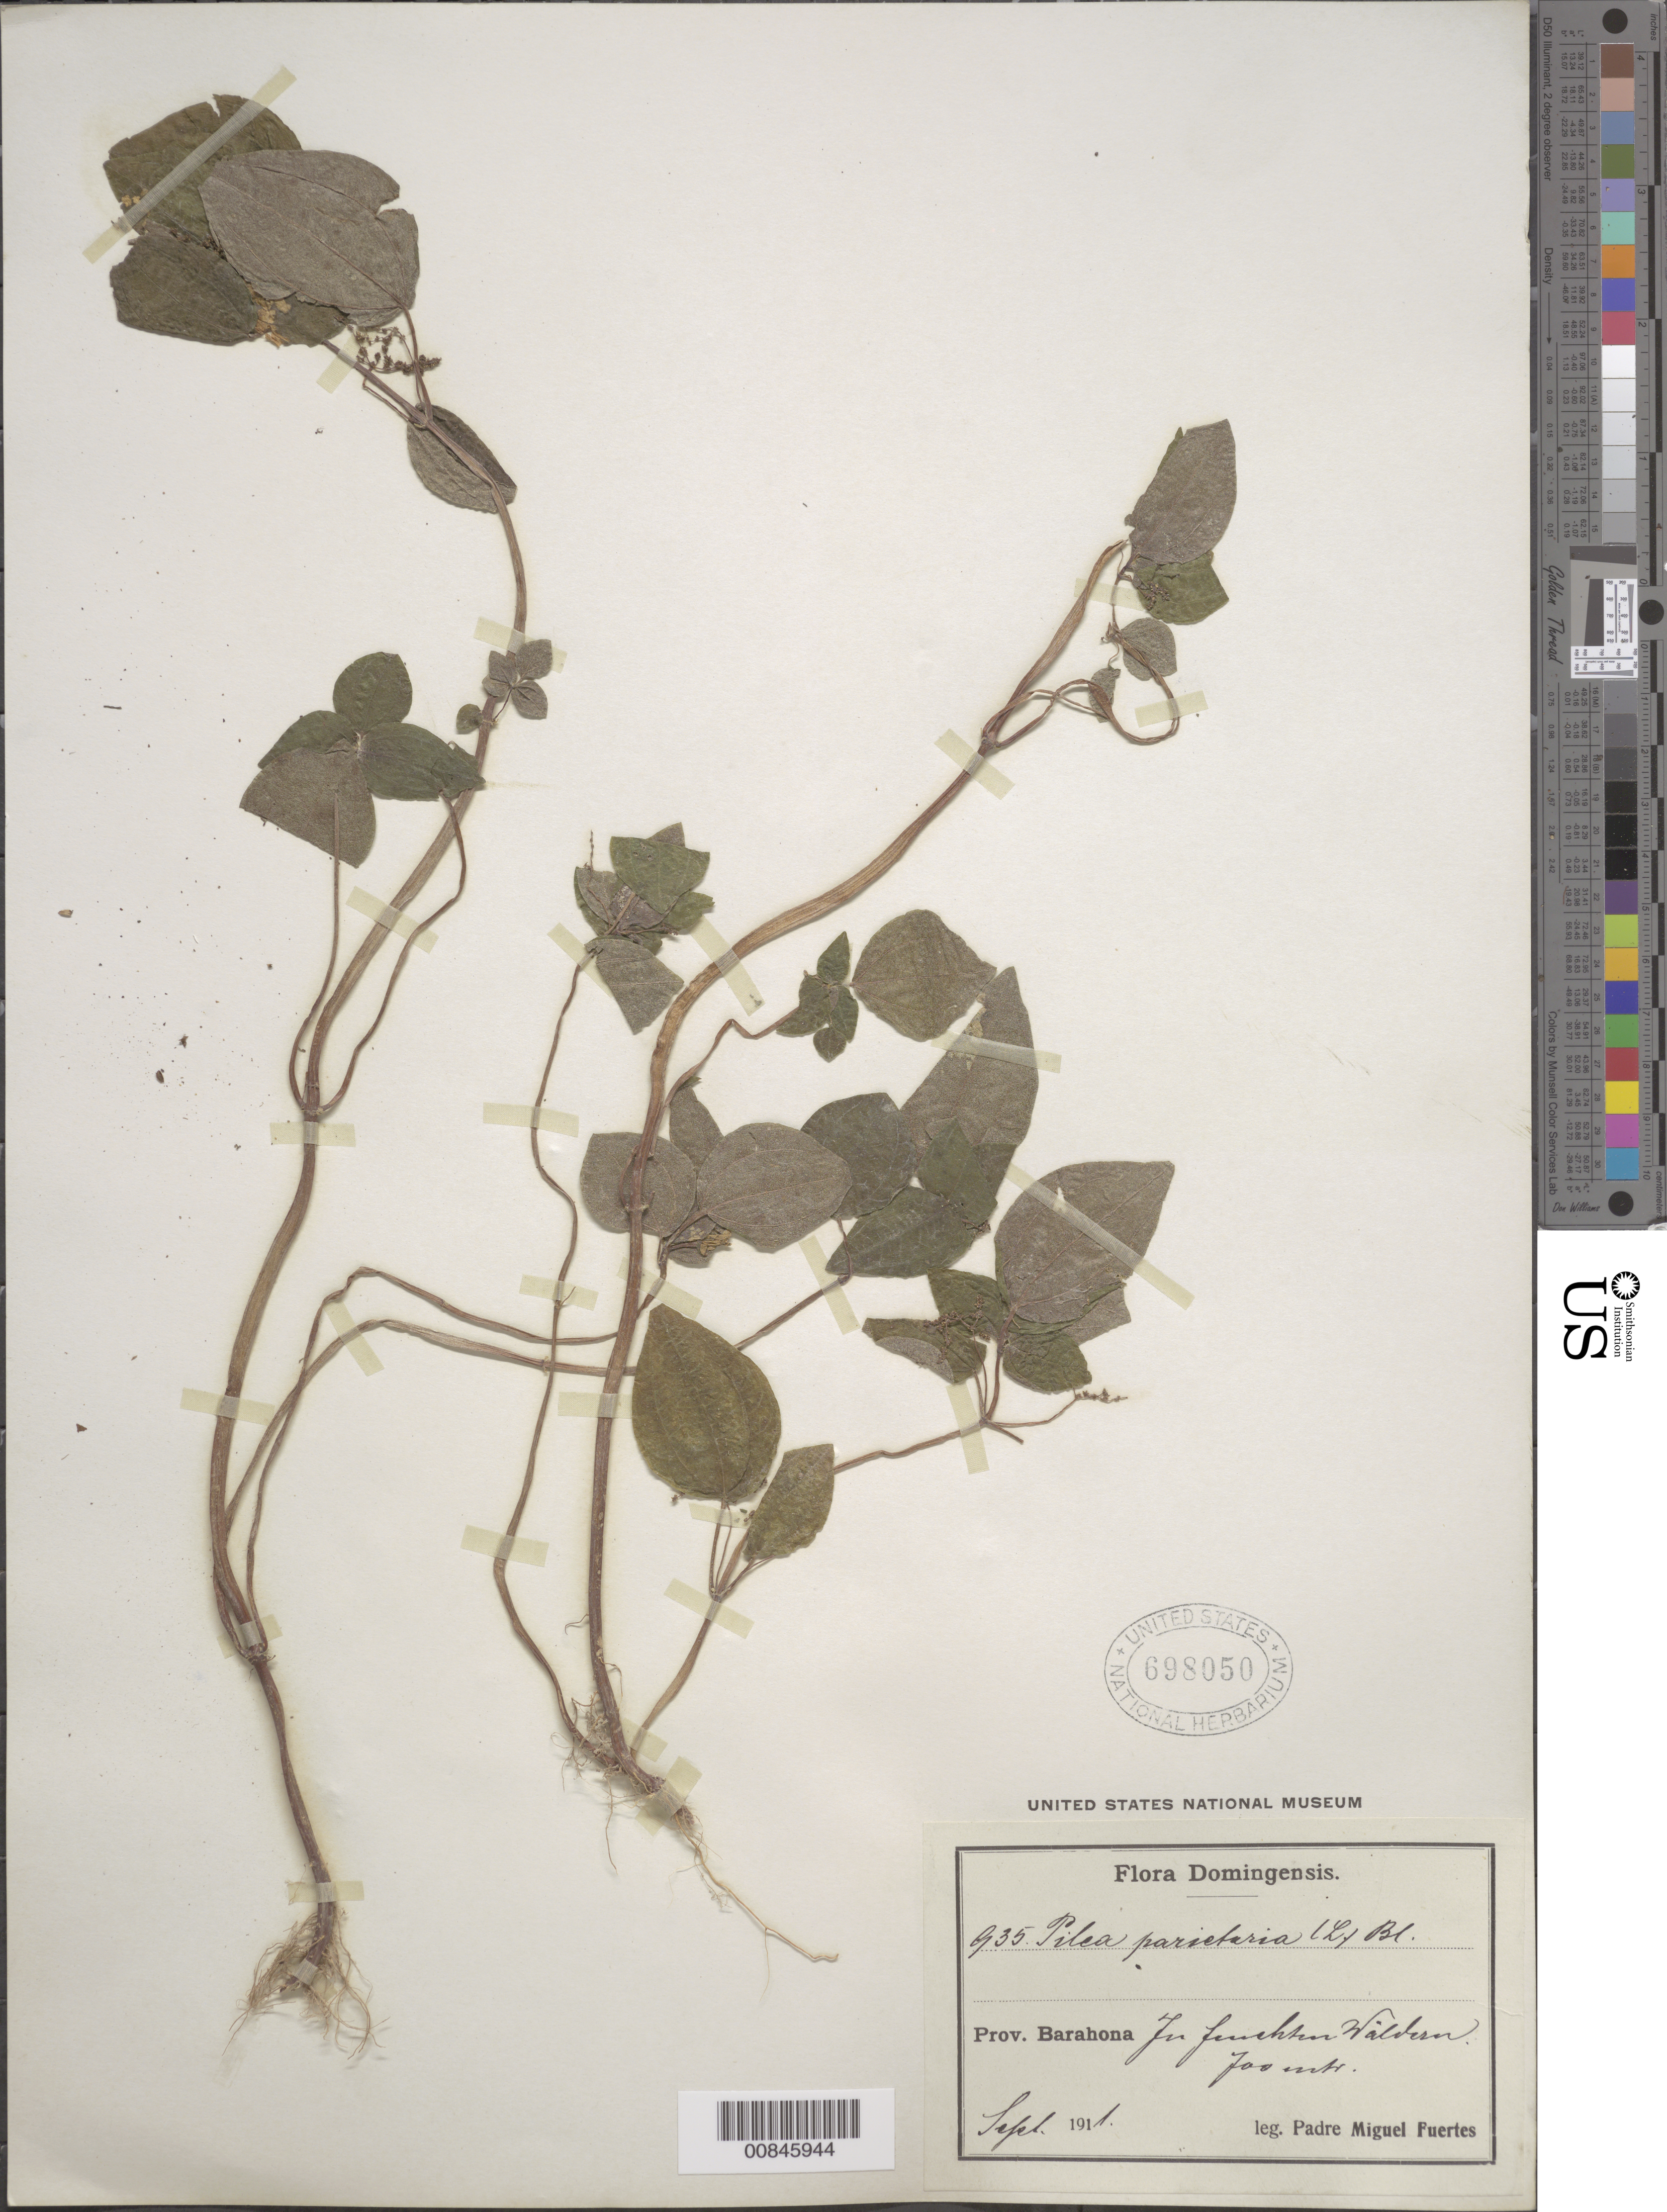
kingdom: Plantae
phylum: Tracheophyta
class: Magnoliopsida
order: Rosales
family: Urticaceae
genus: Pilea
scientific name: Pilea parietaria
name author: (L.) Blume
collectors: M. D. Fuertes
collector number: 935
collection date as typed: Sep 1911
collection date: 1911-09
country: Dominican Republic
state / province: Barahona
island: Hispaniola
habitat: In feuchten Wäldern.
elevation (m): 700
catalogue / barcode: US 698050